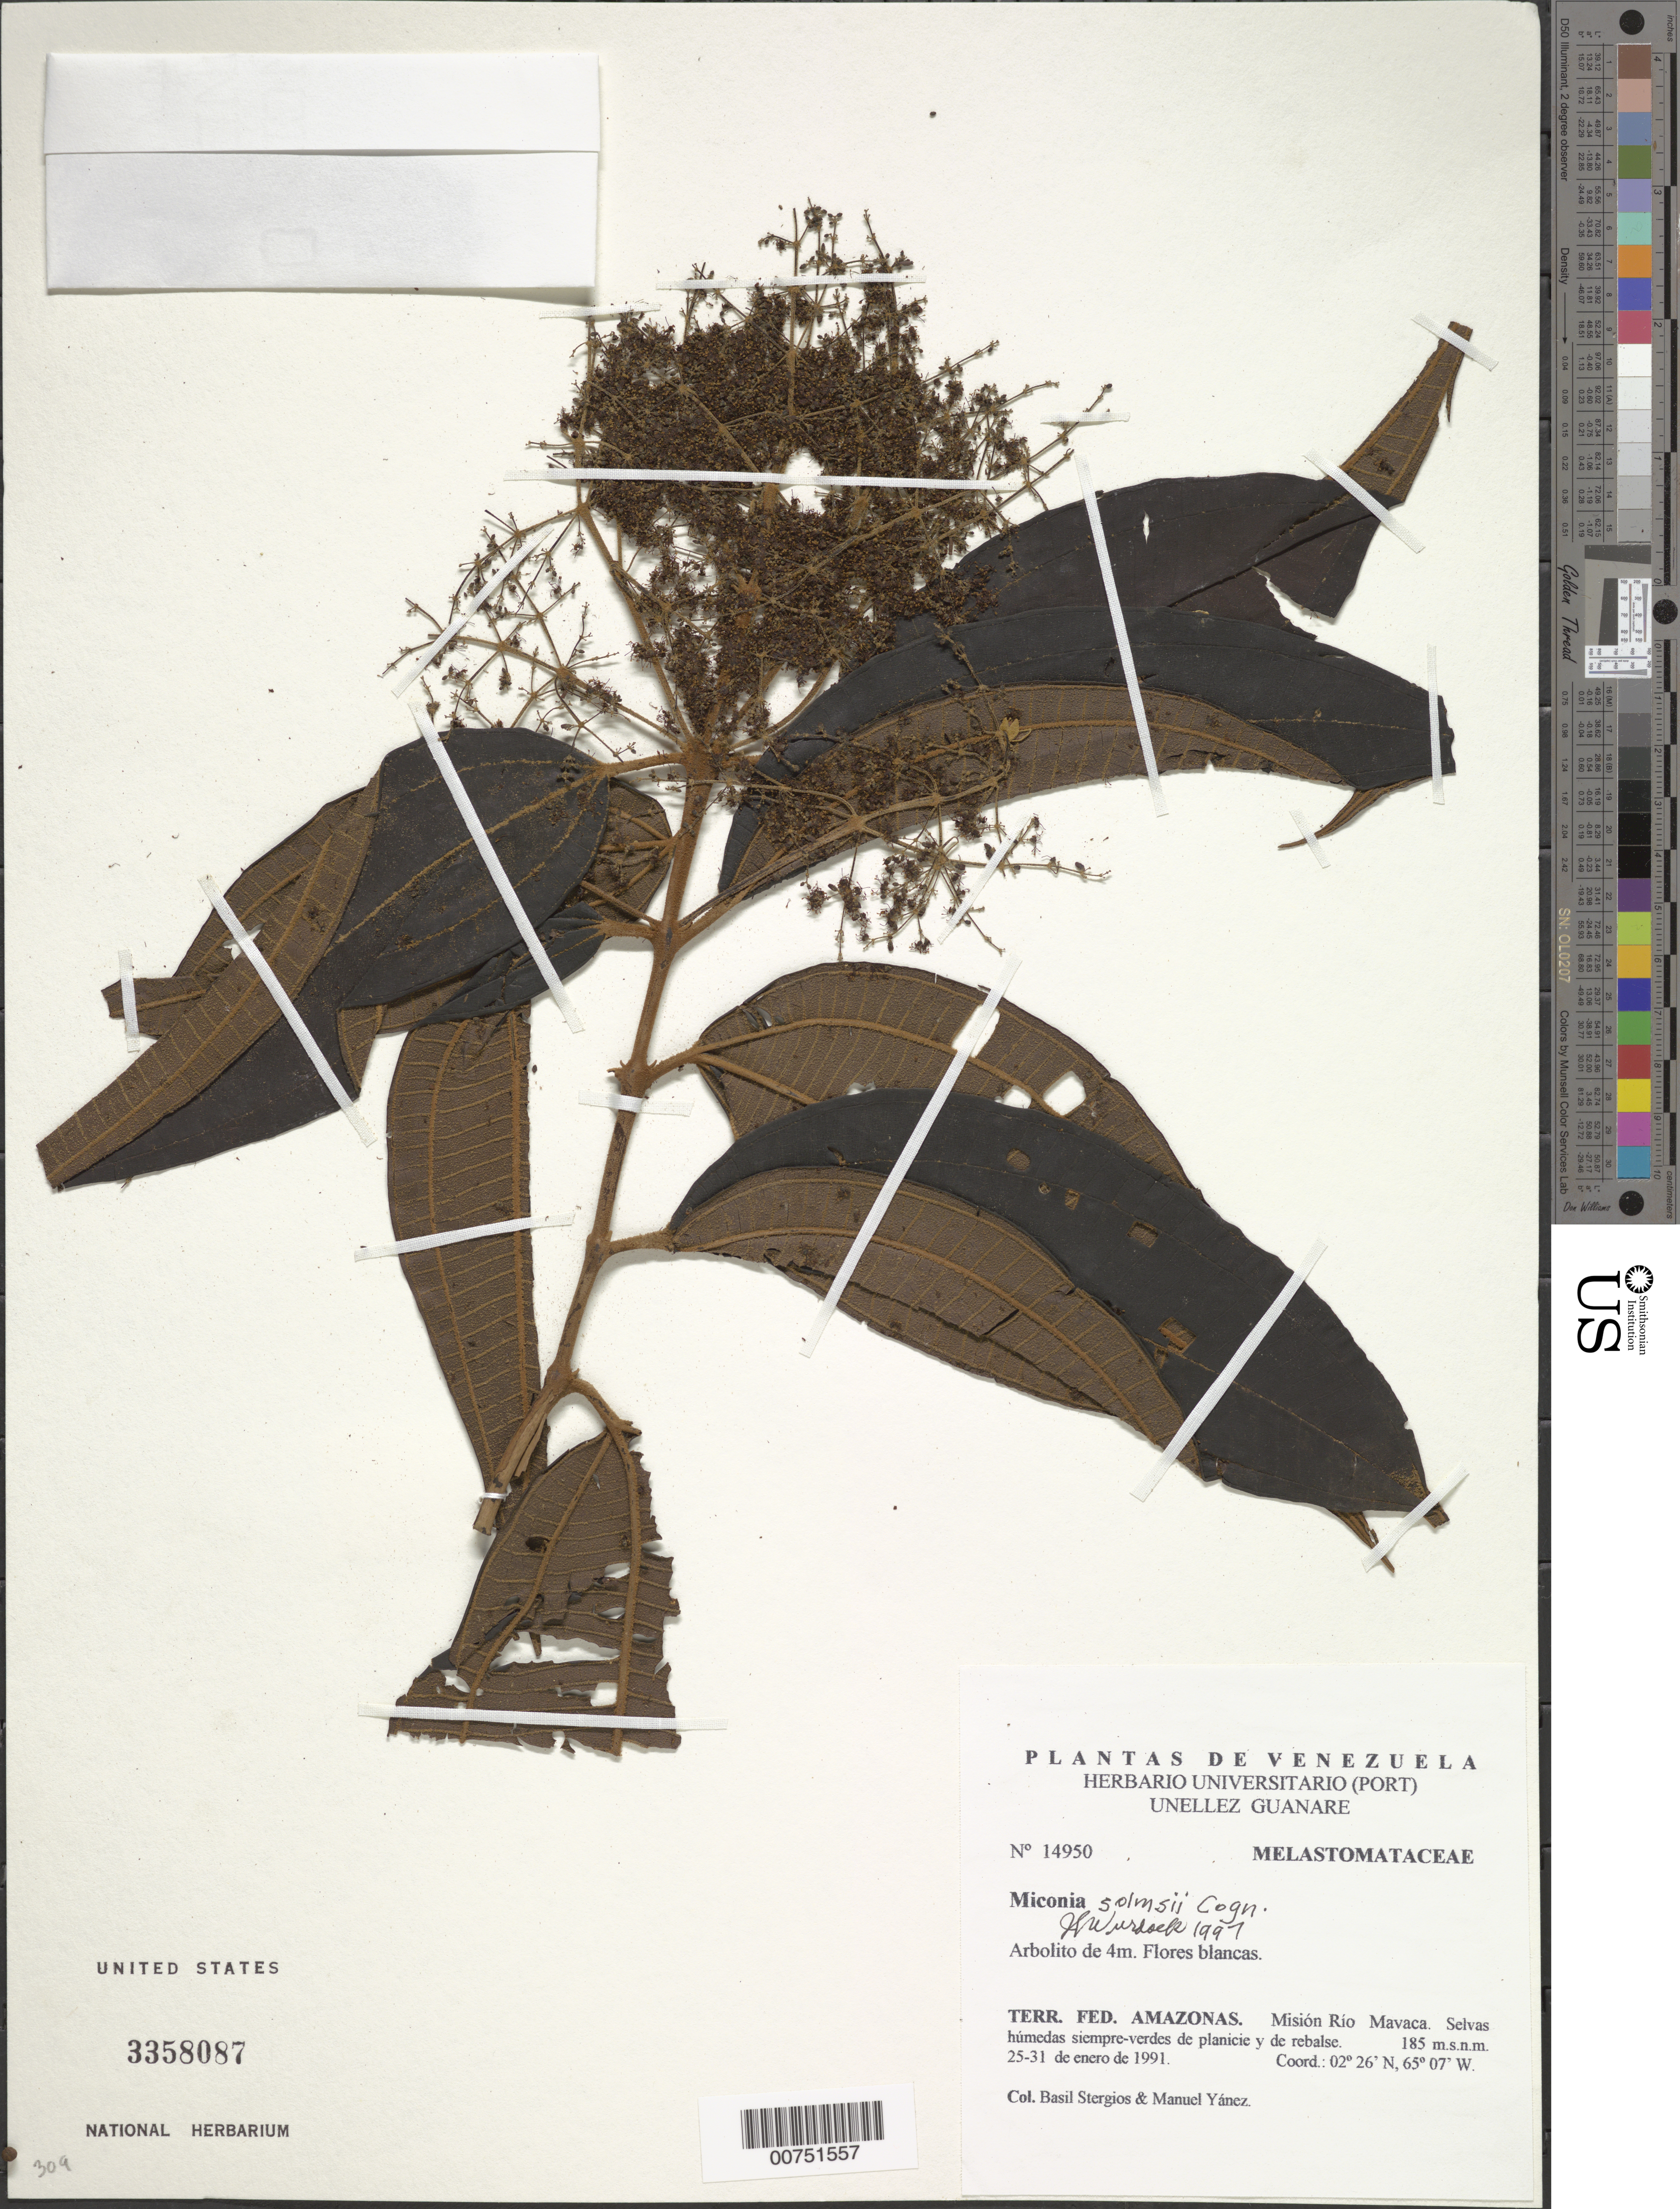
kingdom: Plantae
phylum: Tracheophyta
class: Magnoliopsida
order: Myrtales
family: Melastomataceae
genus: Miconia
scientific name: Miconia solmsii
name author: Cogn.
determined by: Wurdack, John J., (US), US (UNITED STATES)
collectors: B. G. Stergios & M. Yanez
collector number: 14950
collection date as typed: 25-Jan-91 to 31-Jan-91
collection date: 1991-01-25/1991-01-31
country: Venezuela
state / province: Amazonas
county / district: Río Negro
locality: Mision Río Mavaca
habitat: Selvas húmedas siempre-verdes de planici y de rebalse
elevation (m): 185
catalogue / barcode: US 3358087